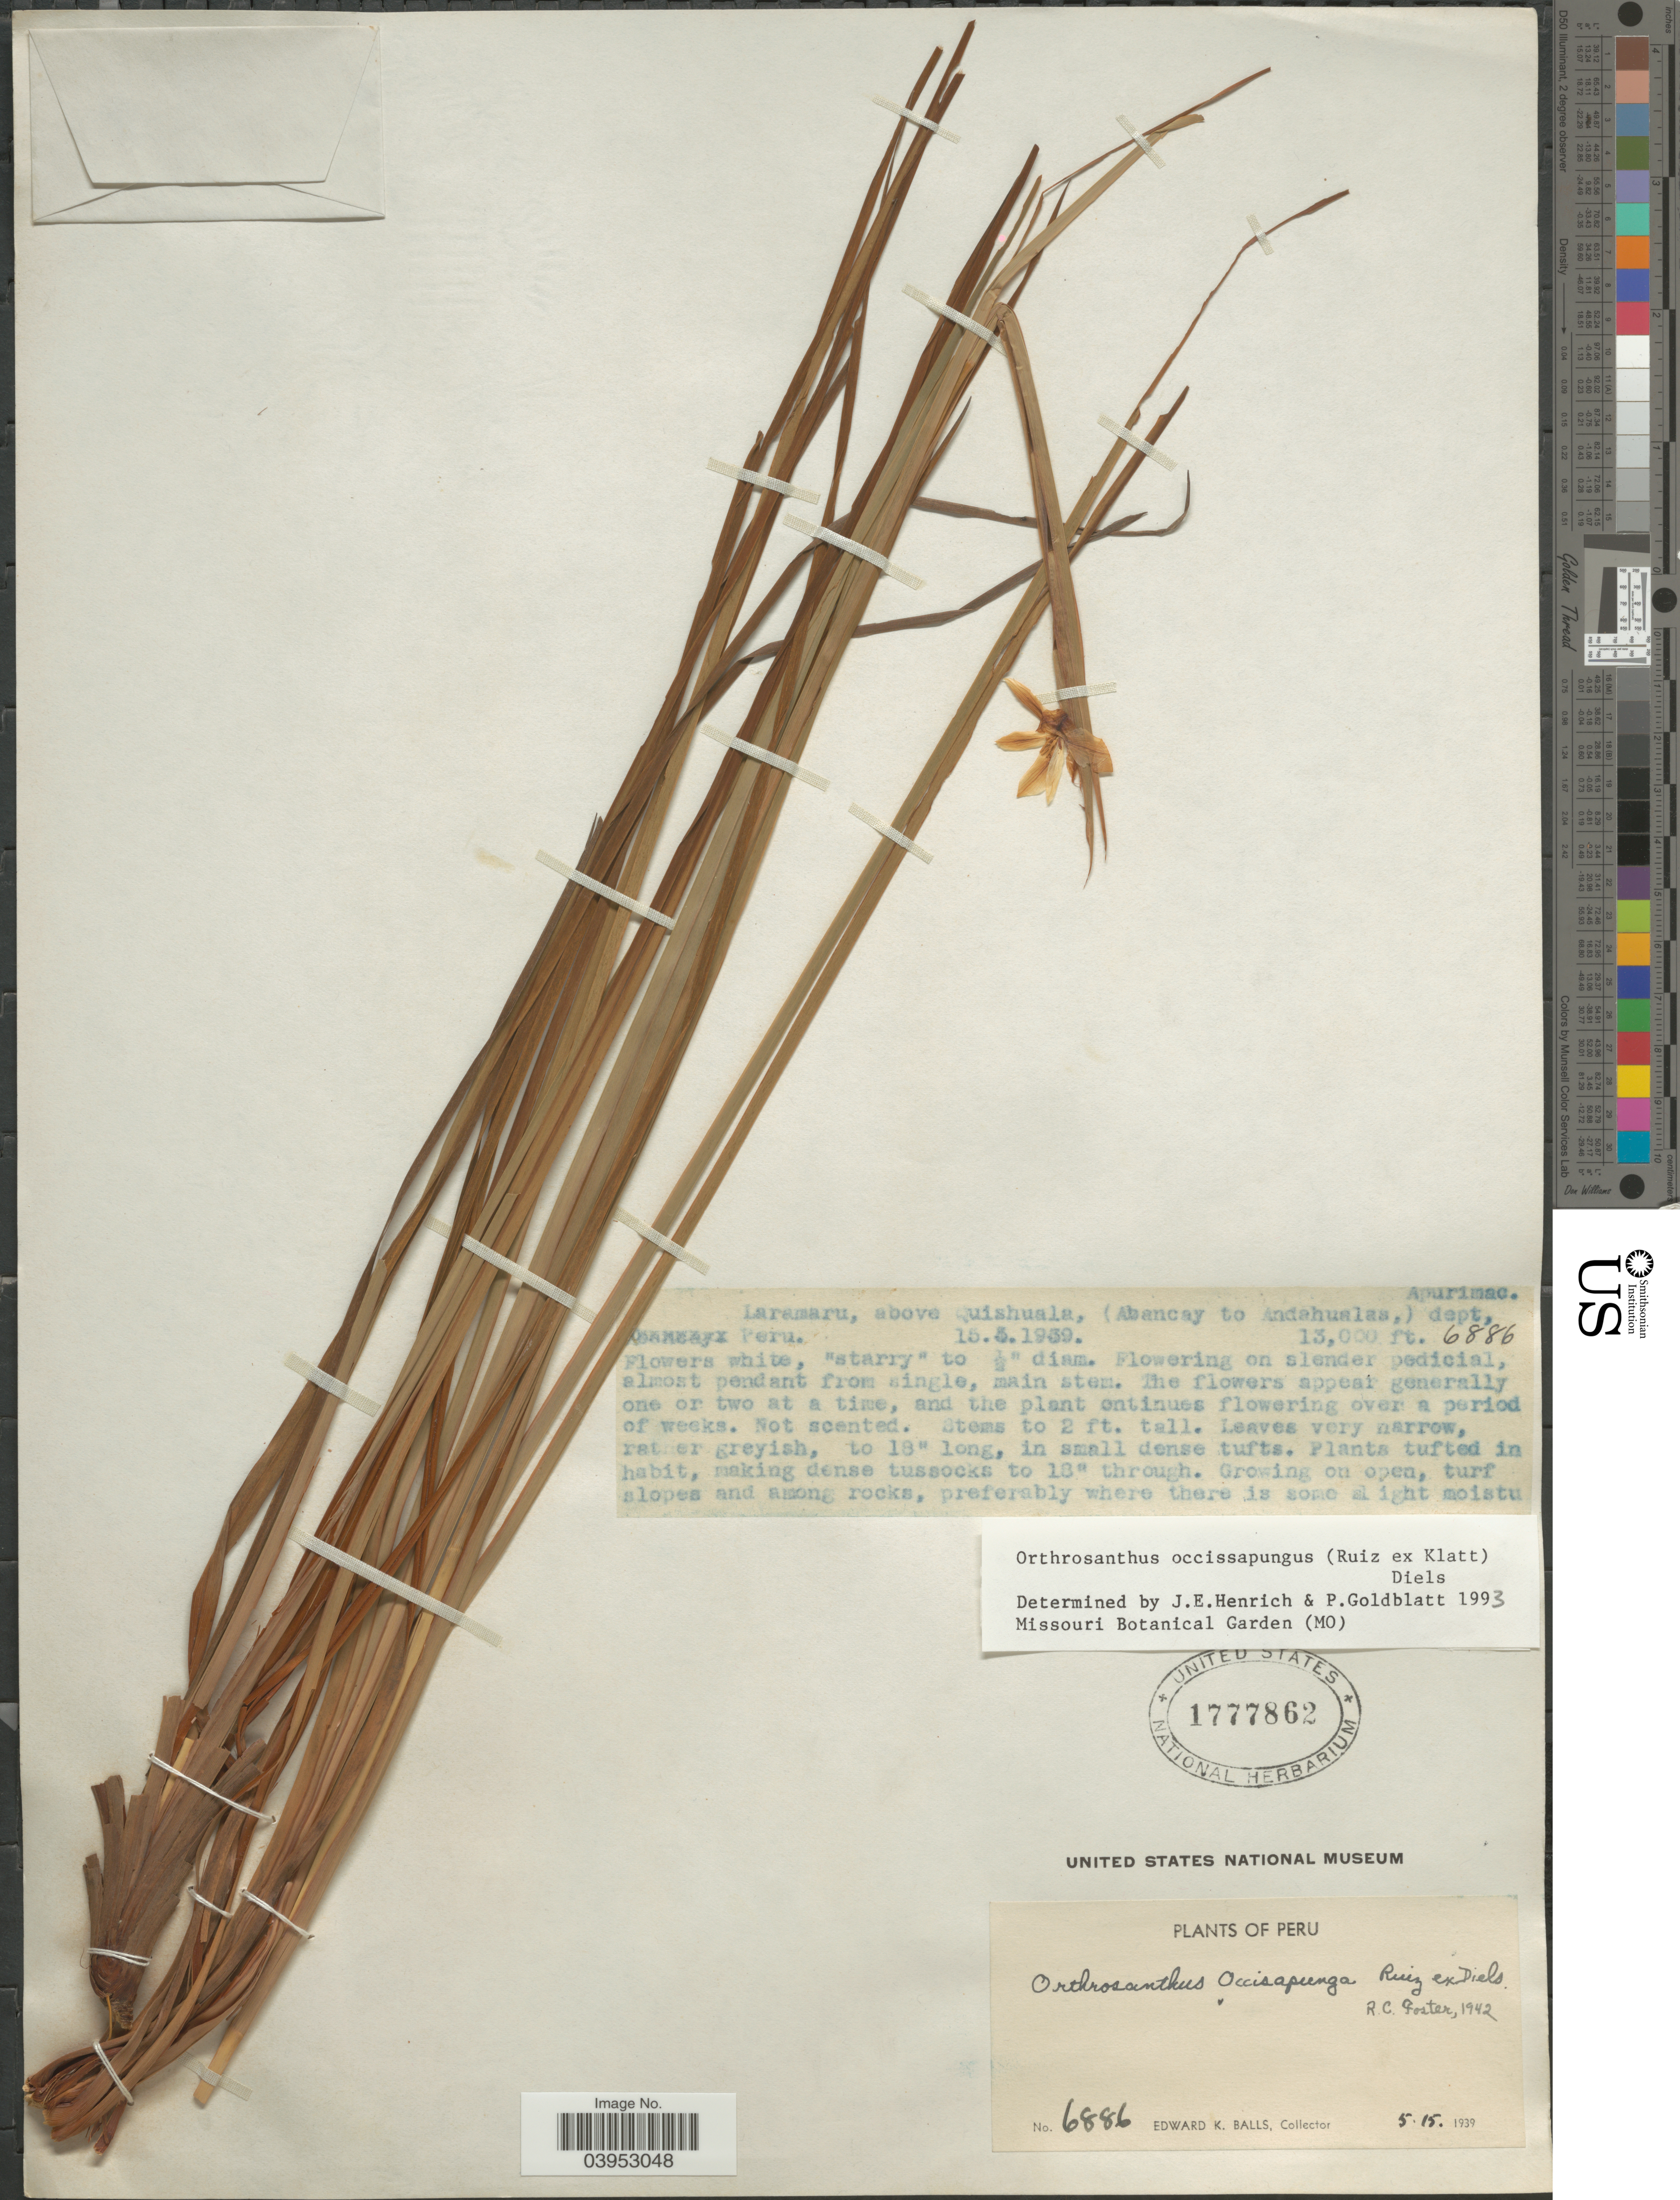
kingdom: Plantae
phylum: Tracheophyta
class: Liliopsida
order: Asparagales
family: Iridaceae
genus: Orthrosanthus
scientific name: Orthrosanthus occissapungus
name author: (Ruiz ex Klatt) Diels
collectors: E. K. Balls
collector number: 6886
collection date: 1939-05-15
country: Peru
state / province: Apurímac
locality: Laramaru, above Quishuala, (Abancay to Andahualas,) dept. Apurimac.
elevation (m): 3962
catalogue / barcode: US 1777862